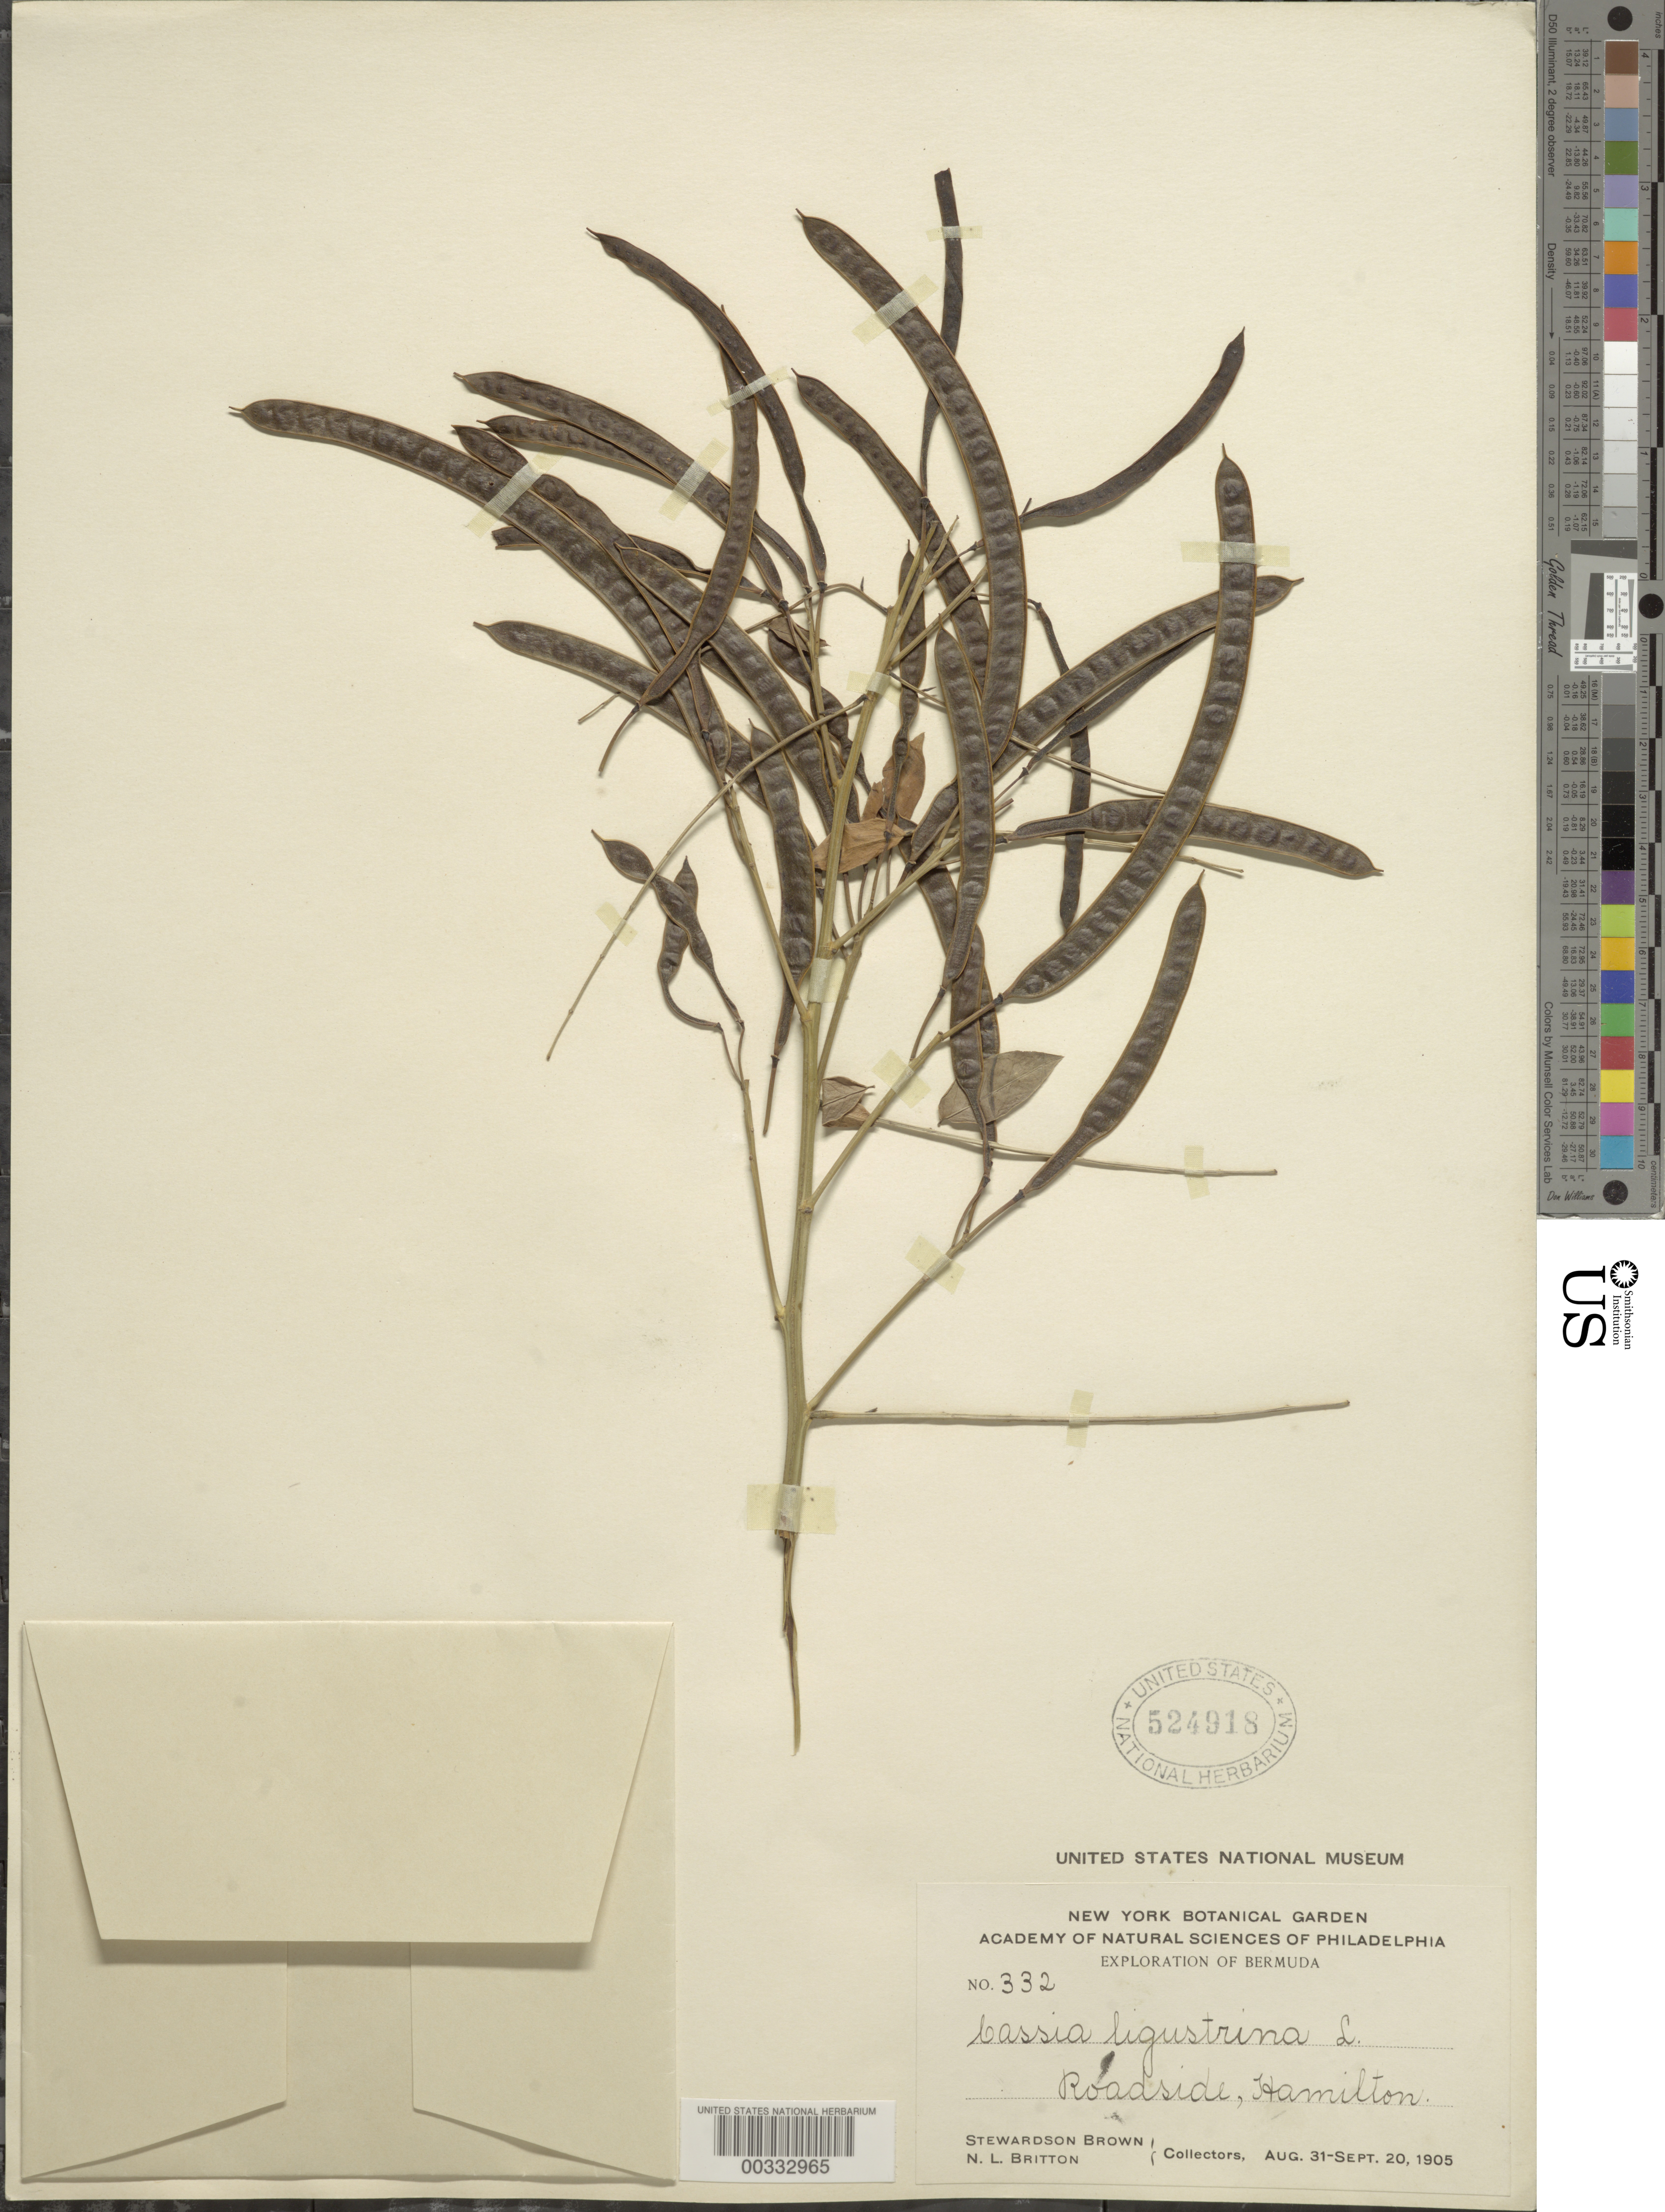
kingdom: Plantae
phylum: Tracheophyta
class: Magnoliopsida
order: Fabales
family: Fabaceae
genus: Senna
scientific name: Senna ligustrina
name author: (L.) H.S. Irwin & Barneby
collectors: S. Brown & N. Britton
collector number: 332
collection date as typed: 31 Aug 1905 to 20 Sep 1905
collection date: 1905-08-31/1905-09-20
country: Bermuda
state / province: Hamilton (city)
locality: Hamilton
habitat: Roadside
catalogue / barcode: US 524918